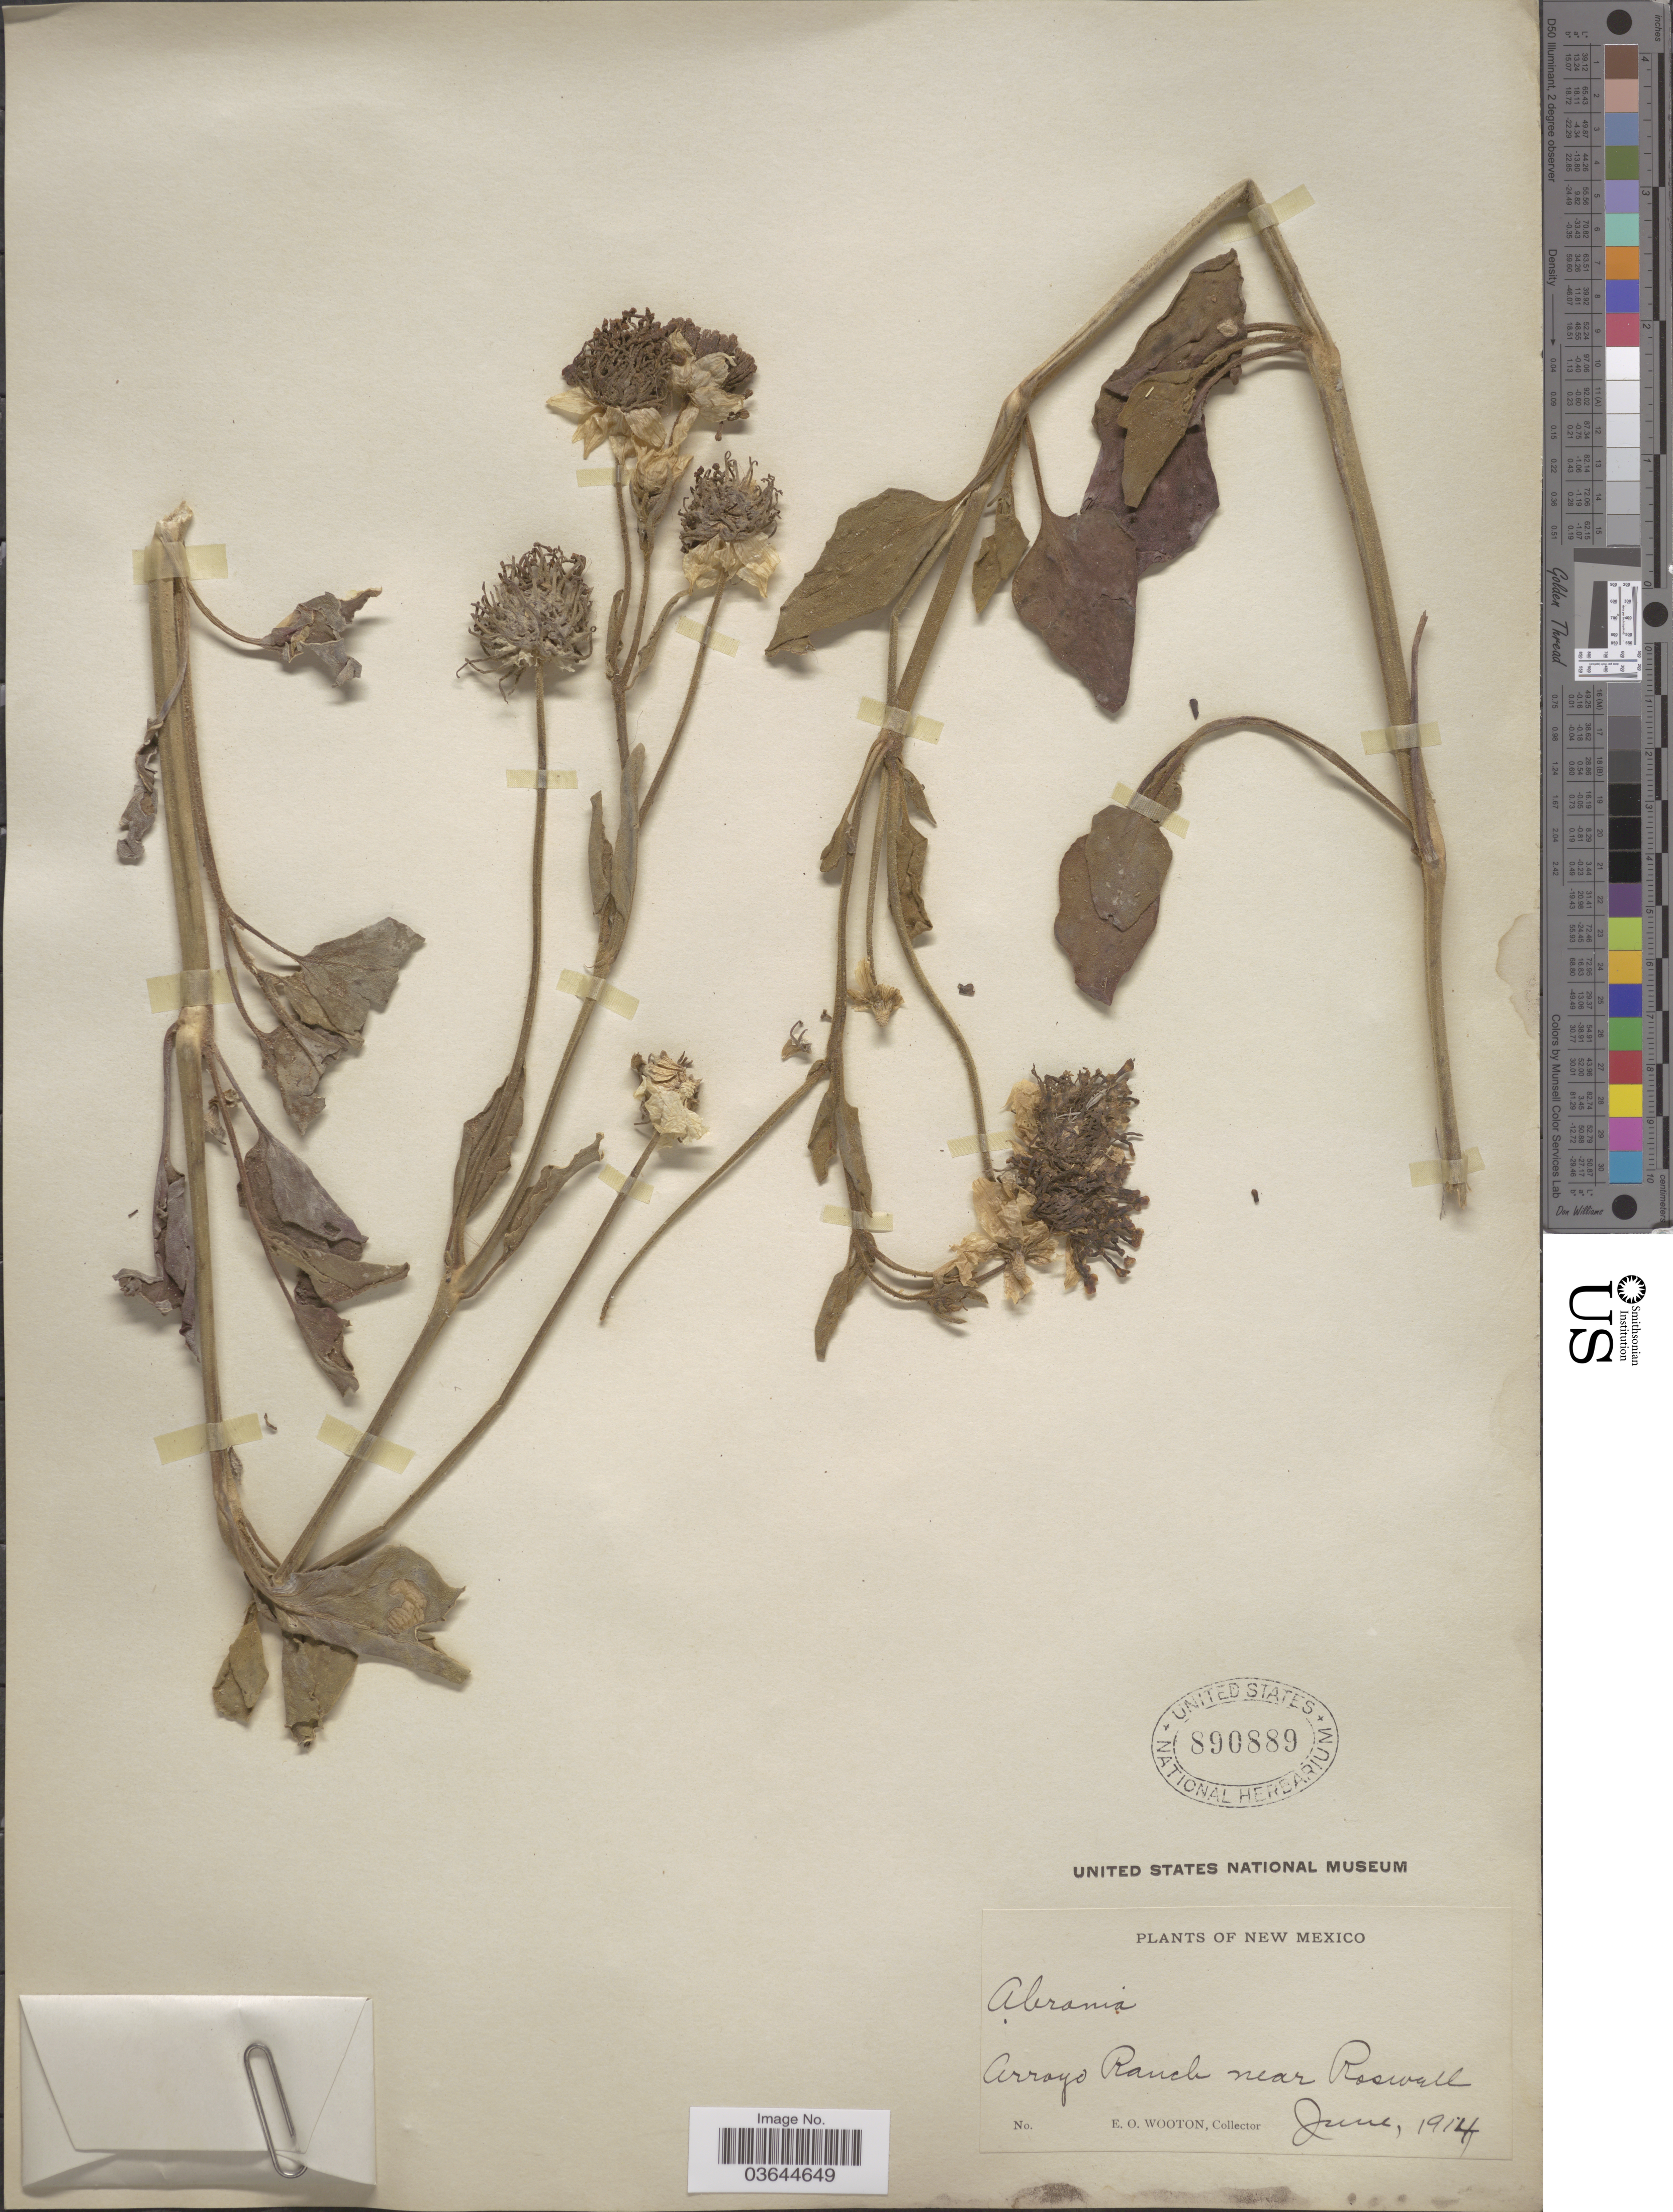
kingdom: Plantae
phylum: Tracheophyta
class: Magnoliopsida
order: Caryophyllales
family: Nyctaginaceae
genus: Abronia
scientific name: Abronia fragrans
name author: Nutt. ex Hook.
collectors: E. O. Wooton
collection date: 1914-06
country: United States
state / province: New Mexico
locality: Arroyo Ranch near Roswell.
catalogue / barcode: US 890889